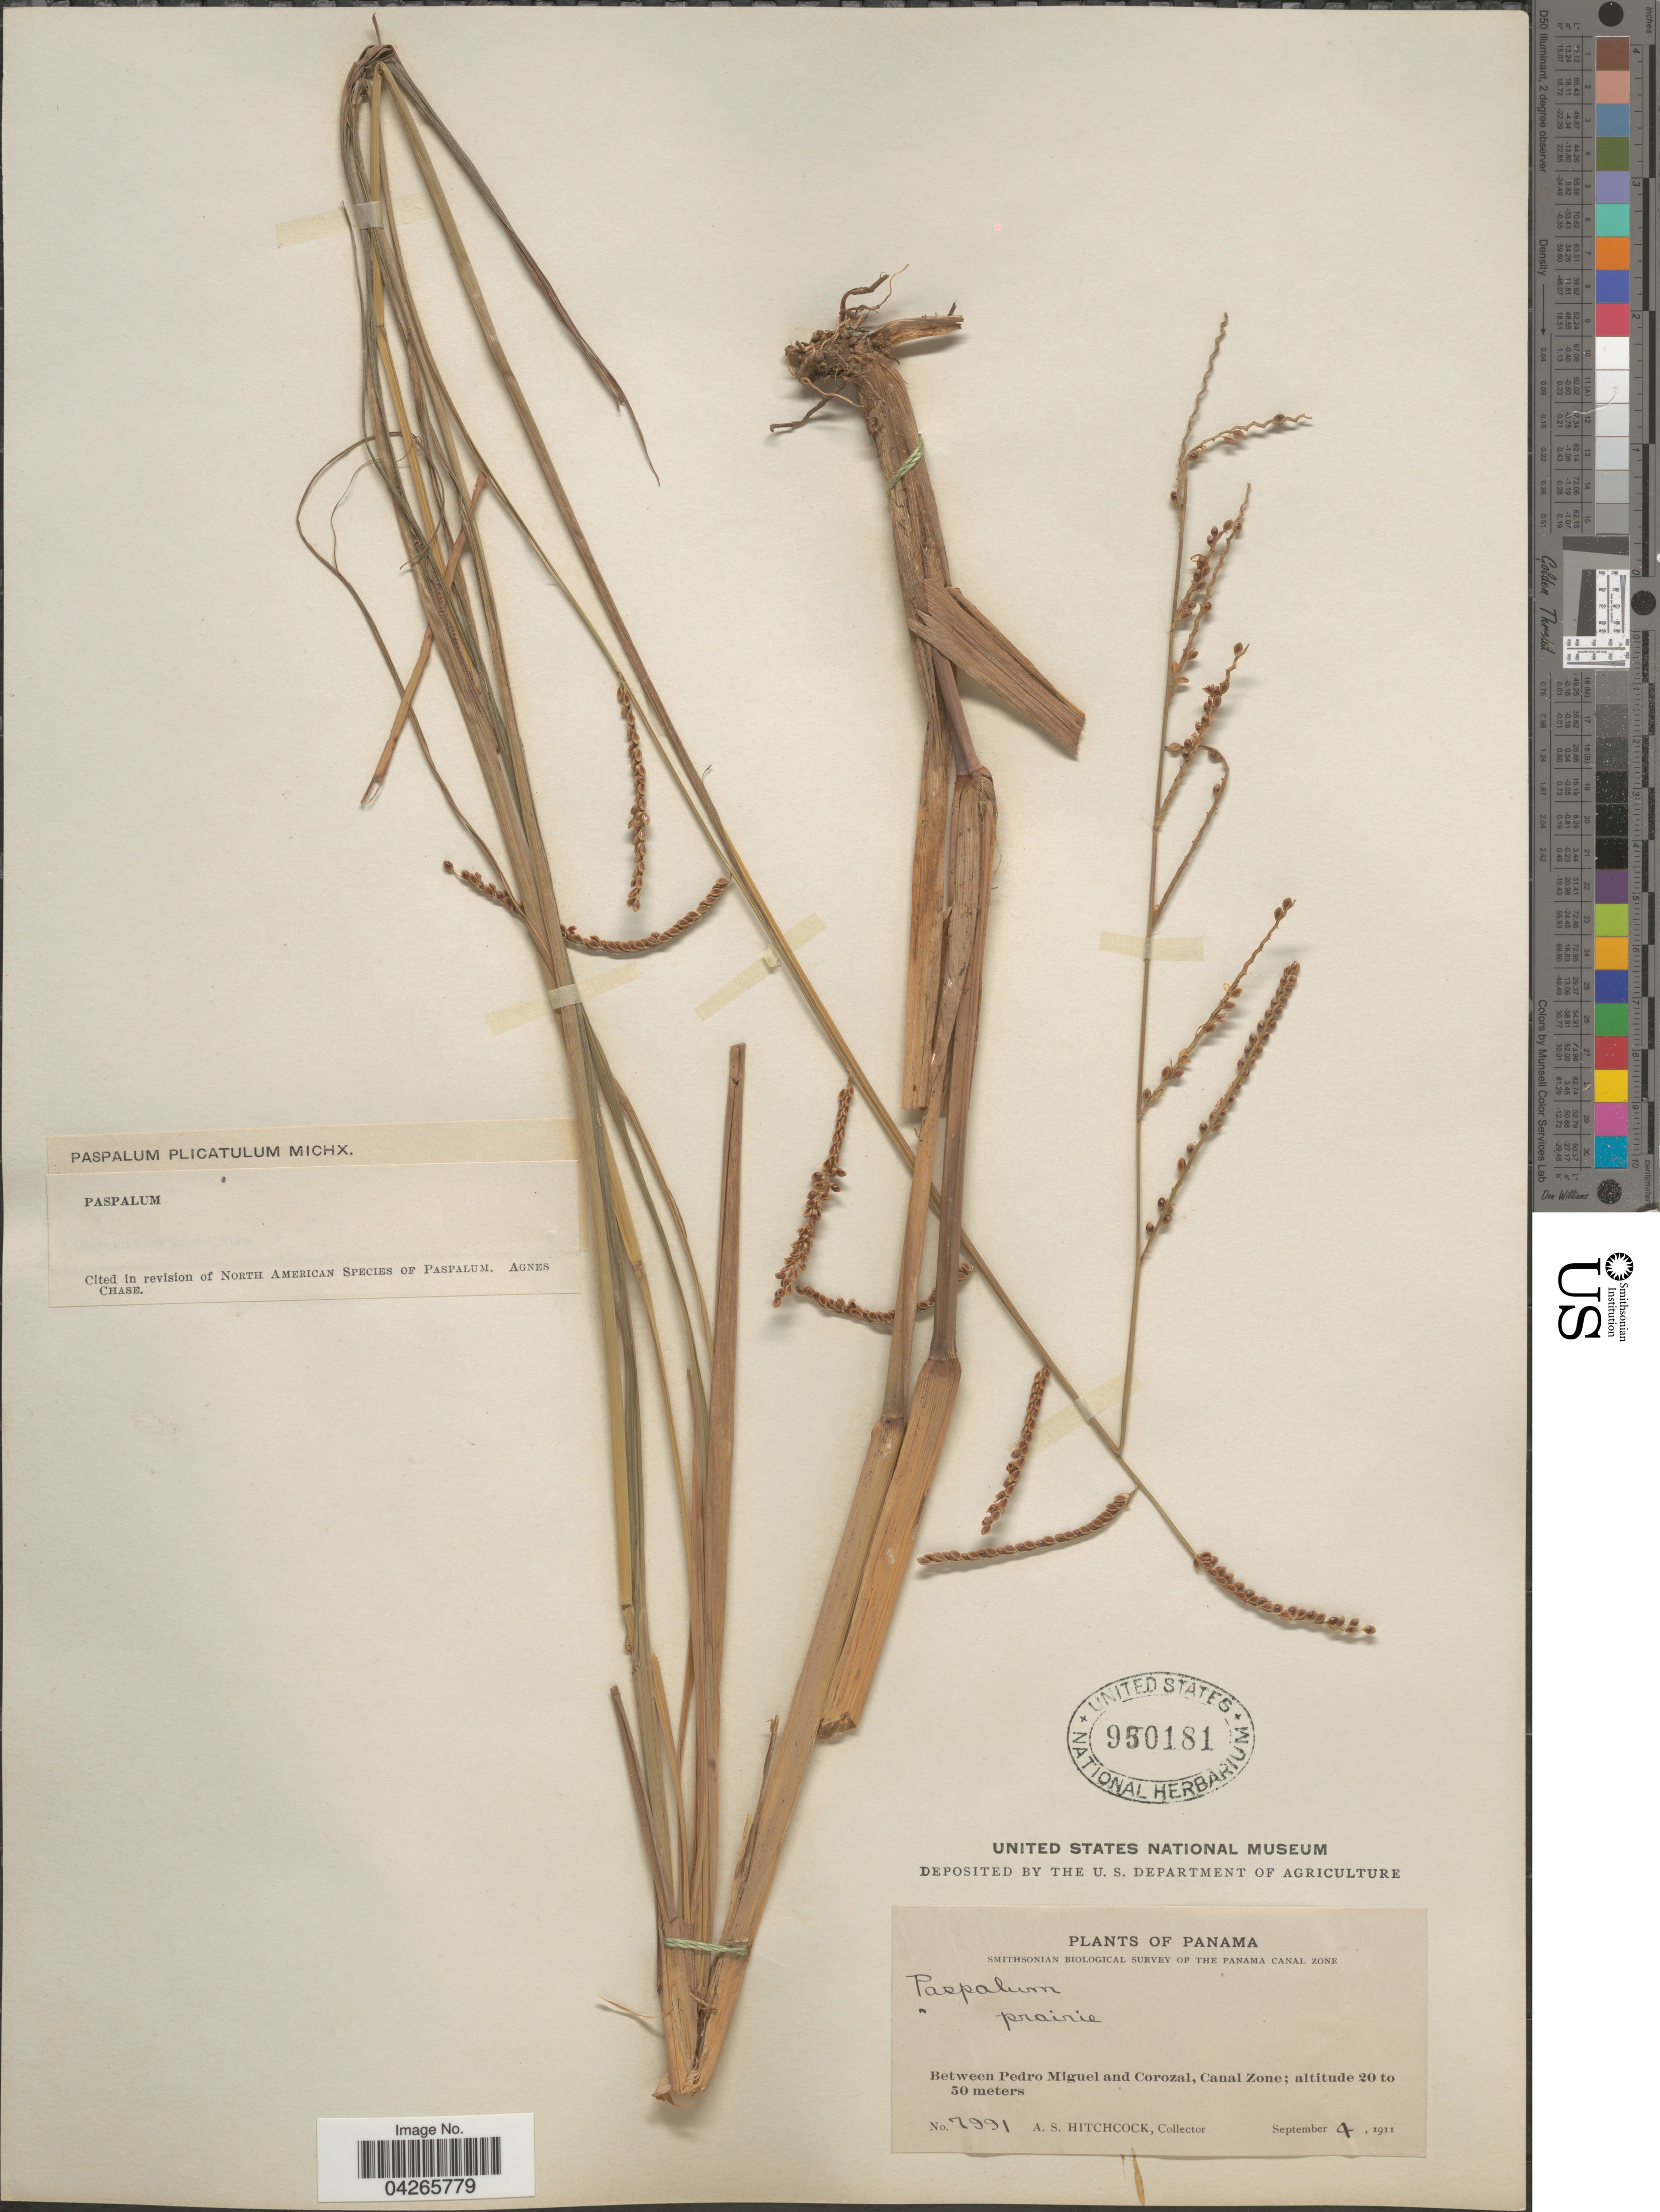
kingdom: Plantae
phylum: Tracheophyta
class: Liliopsida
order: Poales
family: Poaceae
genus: Paspalum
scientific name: Paspalum plicatulum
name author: Michx.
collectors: A. S. Hitchcock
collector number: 7991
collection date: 1911-09-04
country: Panama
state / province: Colón / Panamá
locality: Smithsonian Biological Survey of the Panama Canal Zone. Between Pedro Miguel and Corozal, Canal Zone.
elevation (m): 20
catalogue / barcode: US 950181